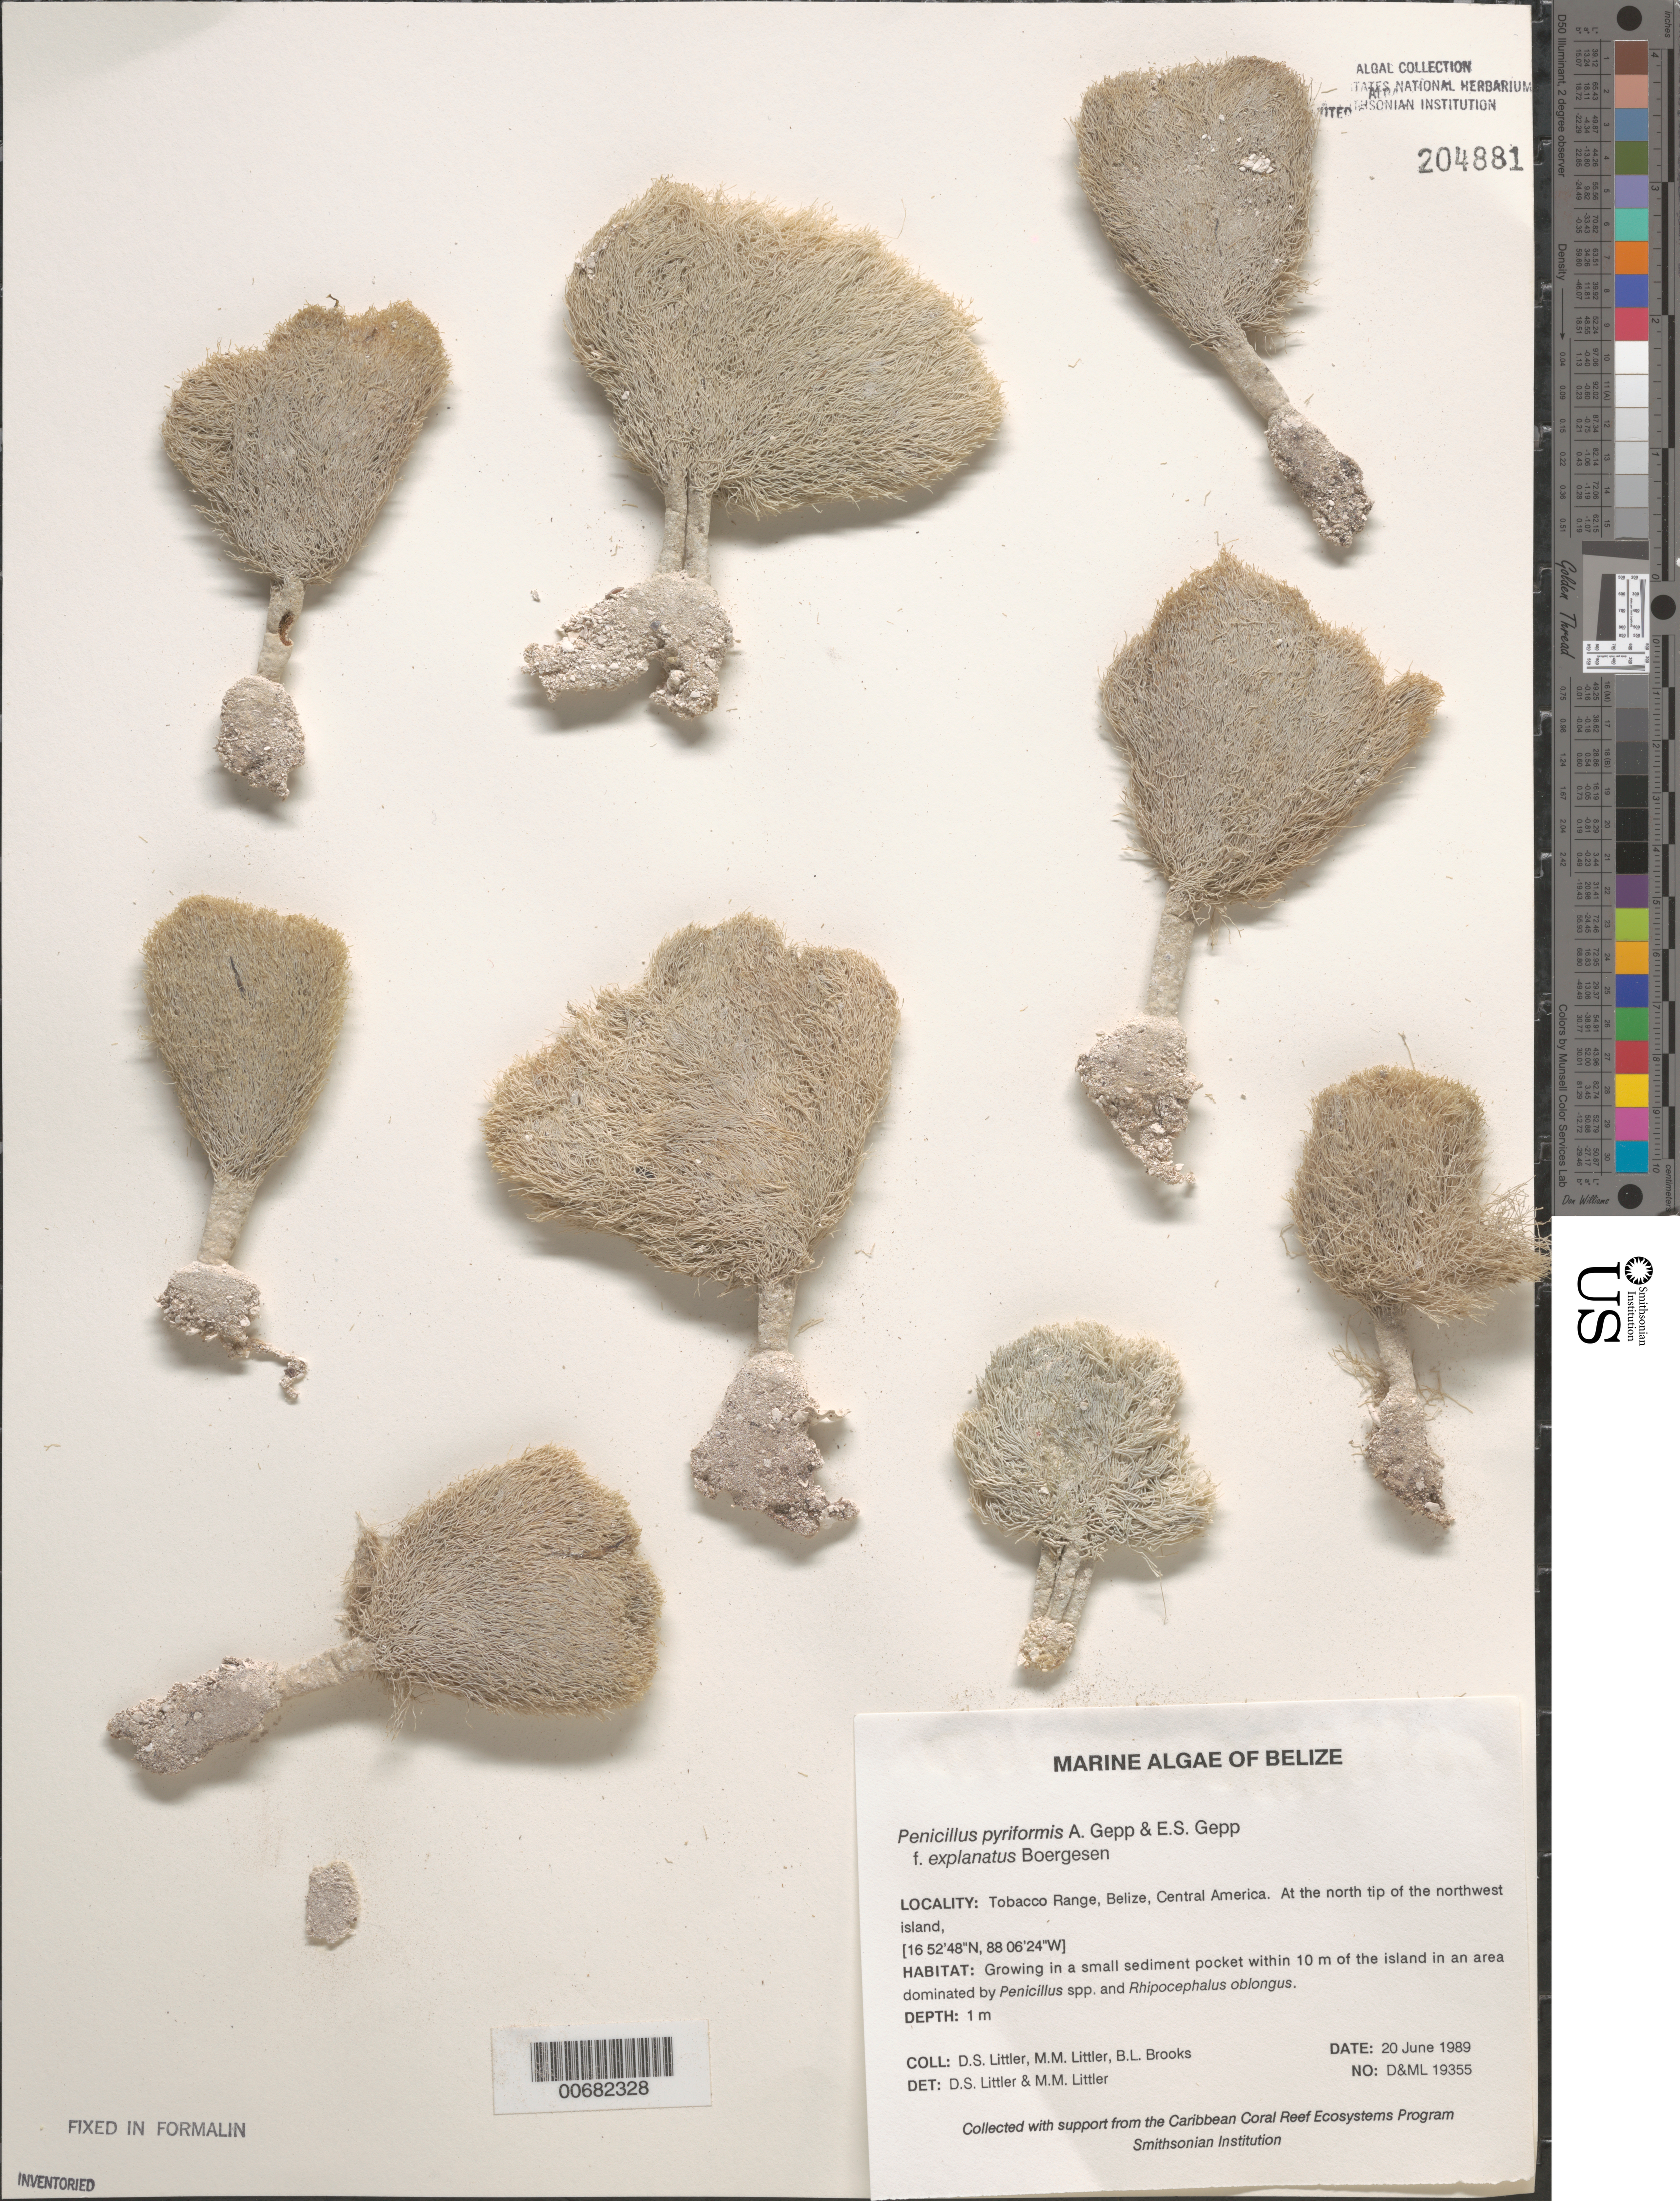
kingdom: Plantae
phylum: Chlorophyta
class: Ulvophyceae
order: Bryopsidales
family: Udoteaceae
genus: Penicillus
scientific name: Penicillus pyriformis f. explanatus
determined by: Littler, D. S.; Littler, M. M.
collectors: D. S. Littler, M. M. Littler & B. Brooks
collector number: D&ML 19355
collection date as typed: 20 Jun 1989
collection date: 1989-06-20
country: Belize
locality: Tobacco Range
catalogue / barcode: US 204881